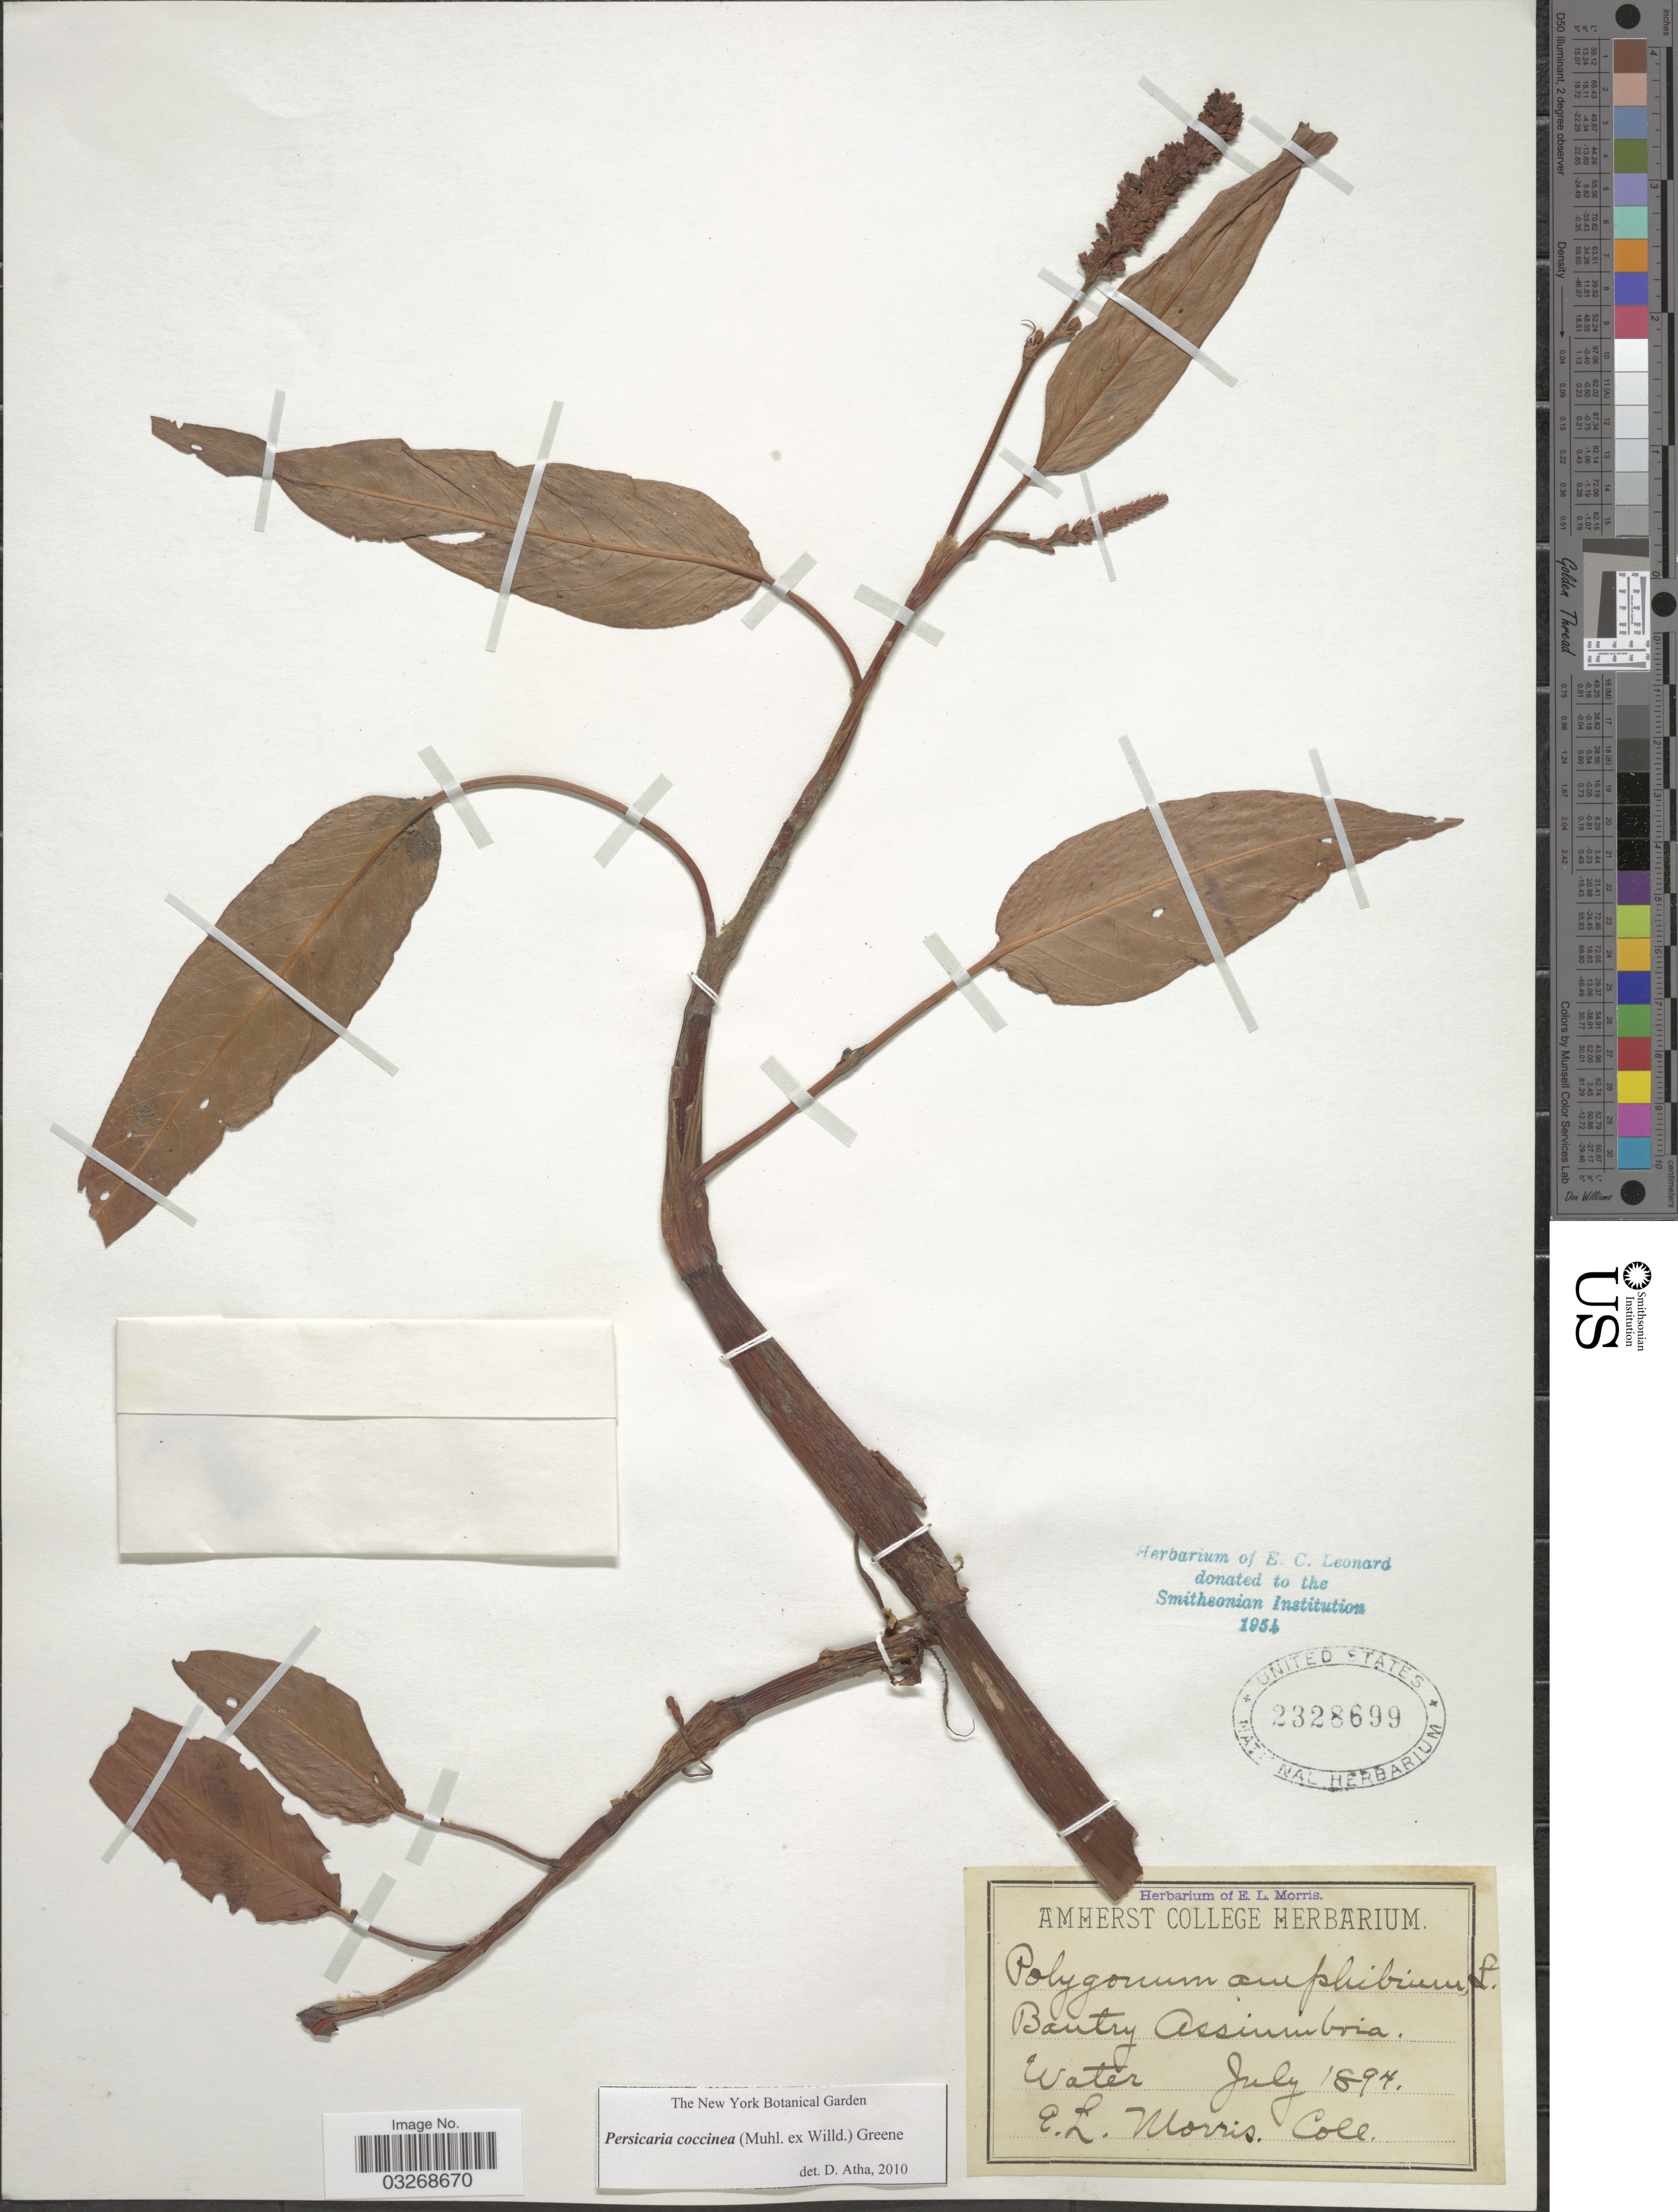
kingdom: Plantae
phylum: Tracheophyta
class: Magnoliopsida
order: Caryophyllales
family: Polygonaceae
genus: Persicaria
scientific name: Persicaria coccinea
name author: (Muhl. ex Willd.) Greene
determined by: Atha, D. E.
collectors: E. Morris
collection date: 1894-07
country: Canada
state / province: Alberta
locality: Bantry Assiniboia.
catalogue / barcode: US 2328699